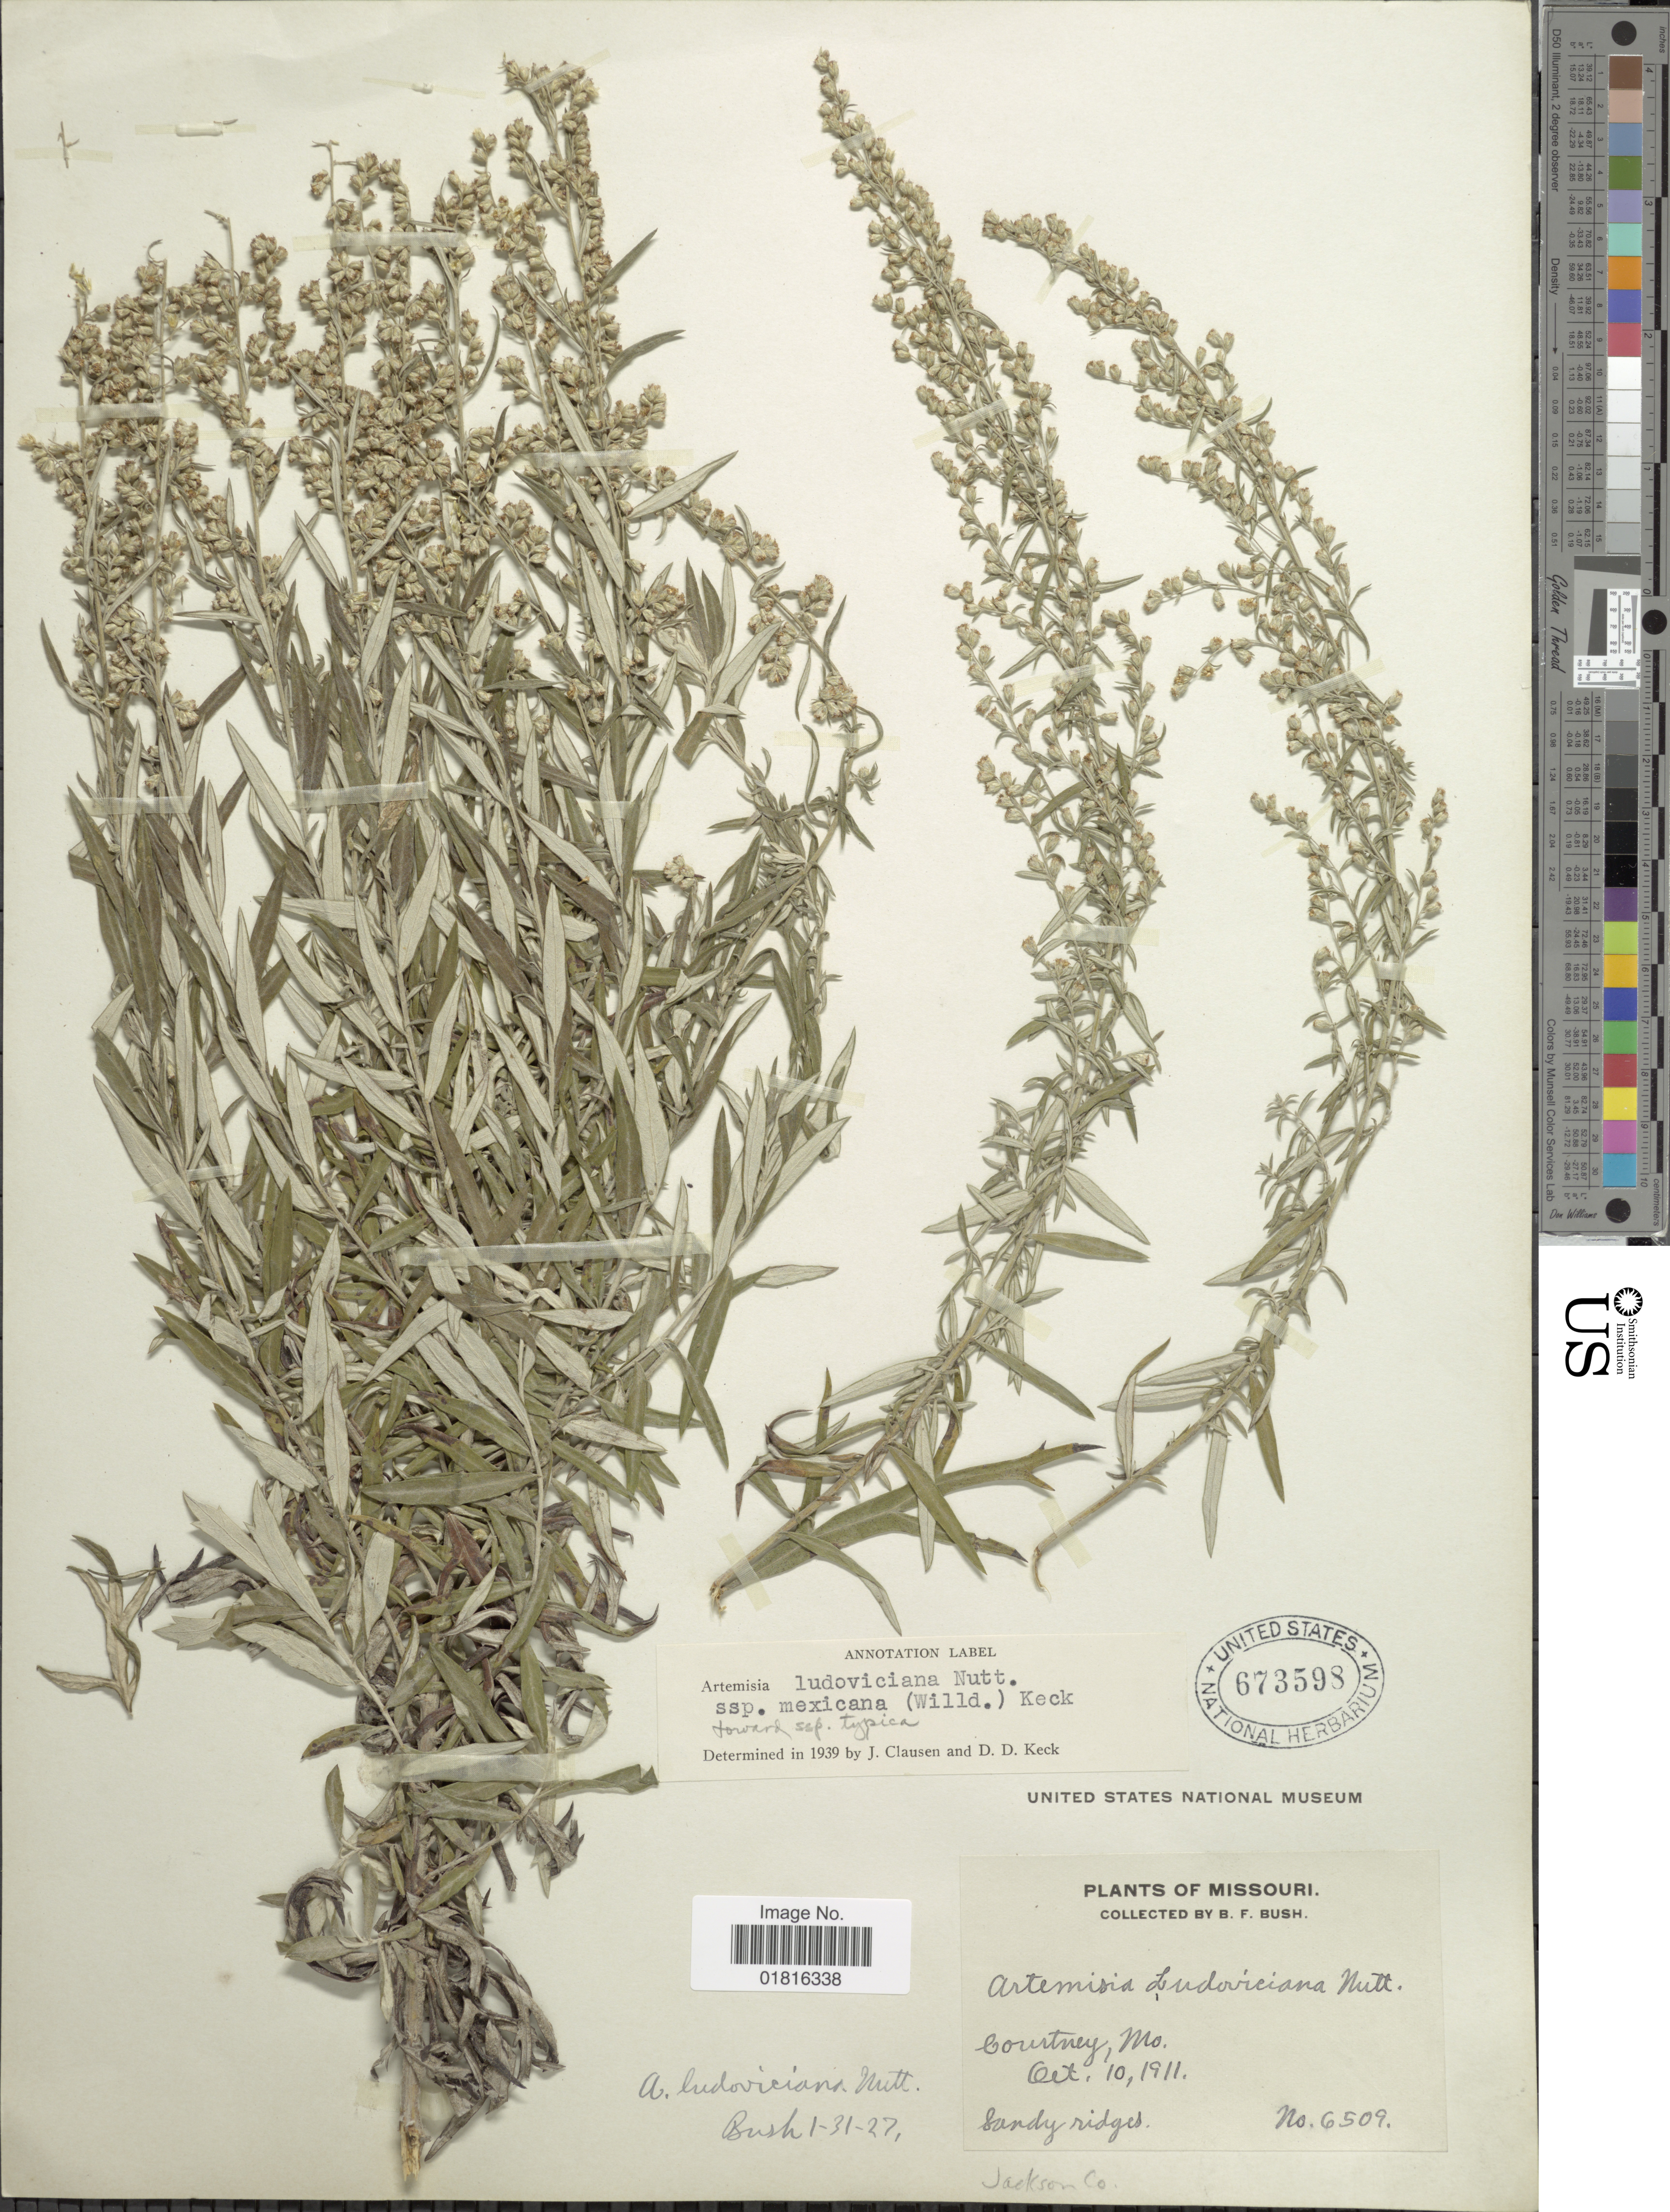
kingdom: Plantae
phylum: Tracheophyta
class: Magnoliopsida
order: Asterales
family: Asteraceae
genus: Artemisia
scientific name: Artemisia ludoviciana subsp. mexicana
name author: (Willd. ex Spreng.) D.D. Keck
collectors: B. F. Bush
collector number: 6509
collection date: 1911-10-10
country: United States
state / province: Missouri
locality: Courtney, Mo, Jackson Co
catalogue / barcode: US 673598